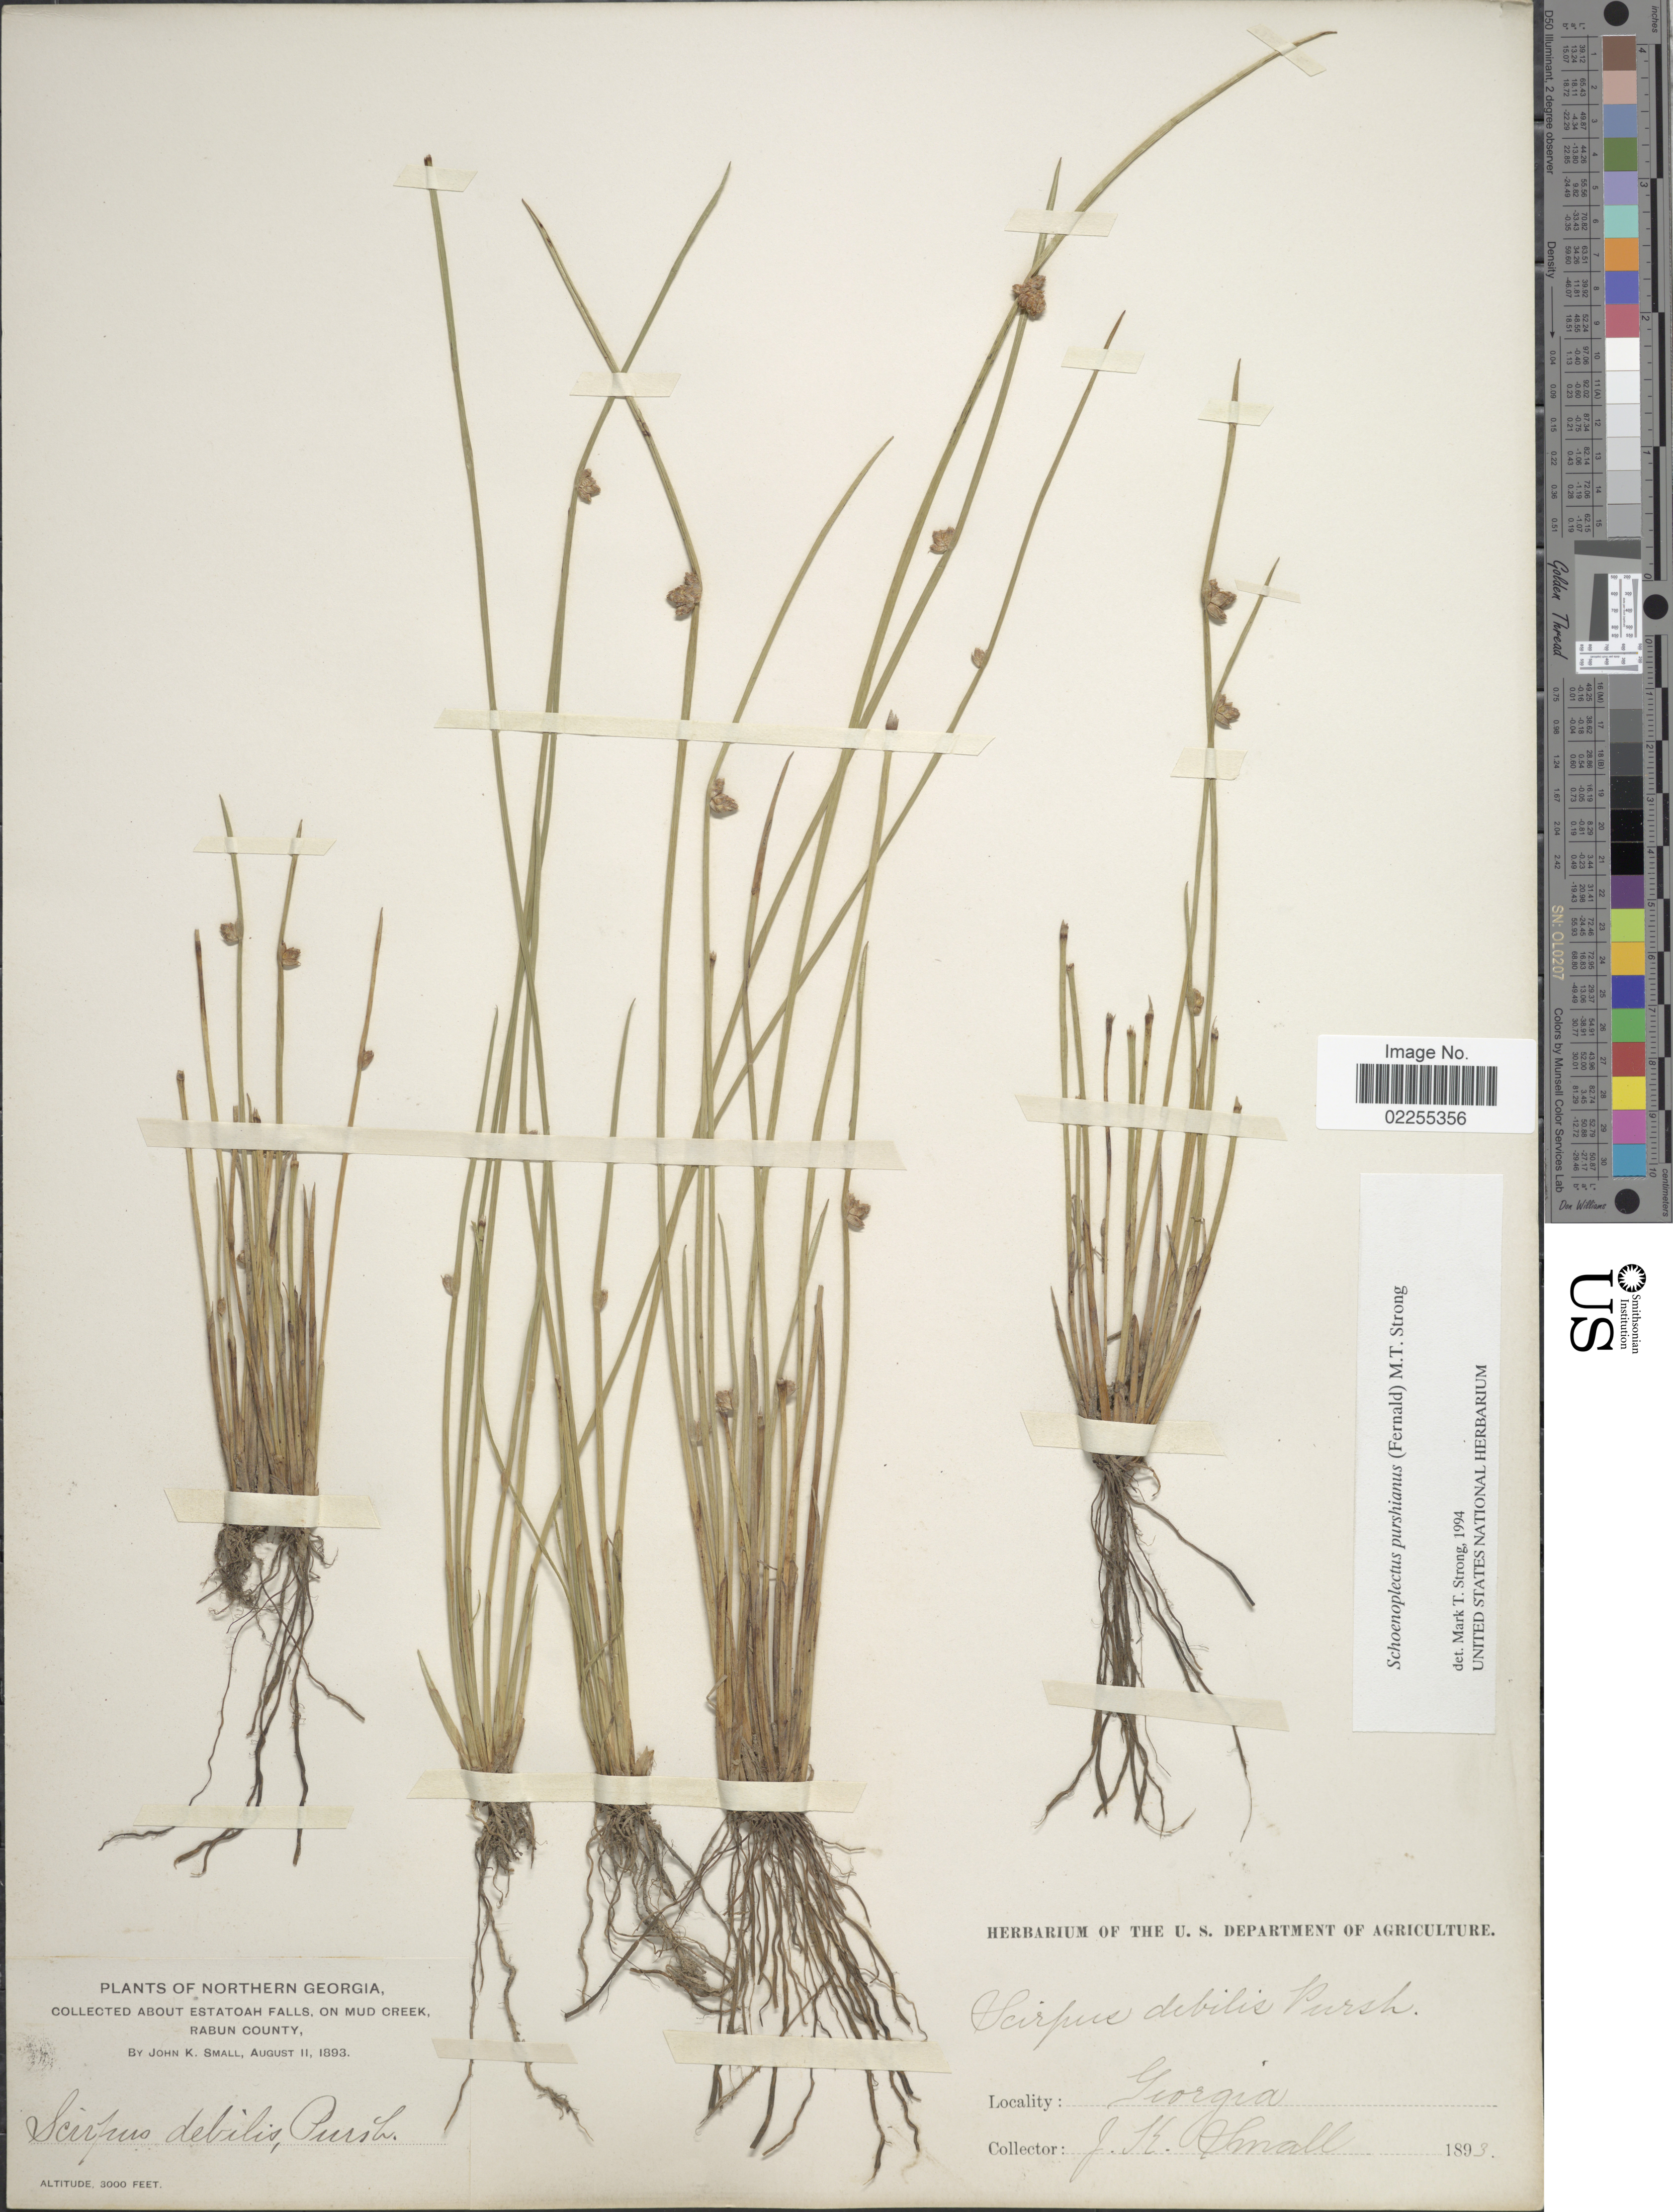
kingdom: Plantae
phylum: Tracheophyta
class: Liliopsida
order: Poales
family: Cyperaceae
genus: Schoenoplectus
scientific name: Schoenoplectus purshianus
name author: (Fernald) M.T. Strong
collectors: J. K. Small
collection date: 1893-08-11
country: United States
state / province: Georgia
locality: Northern Georgia, about Estatoah Falls, on mud Creek, Rabun County.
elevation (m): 914